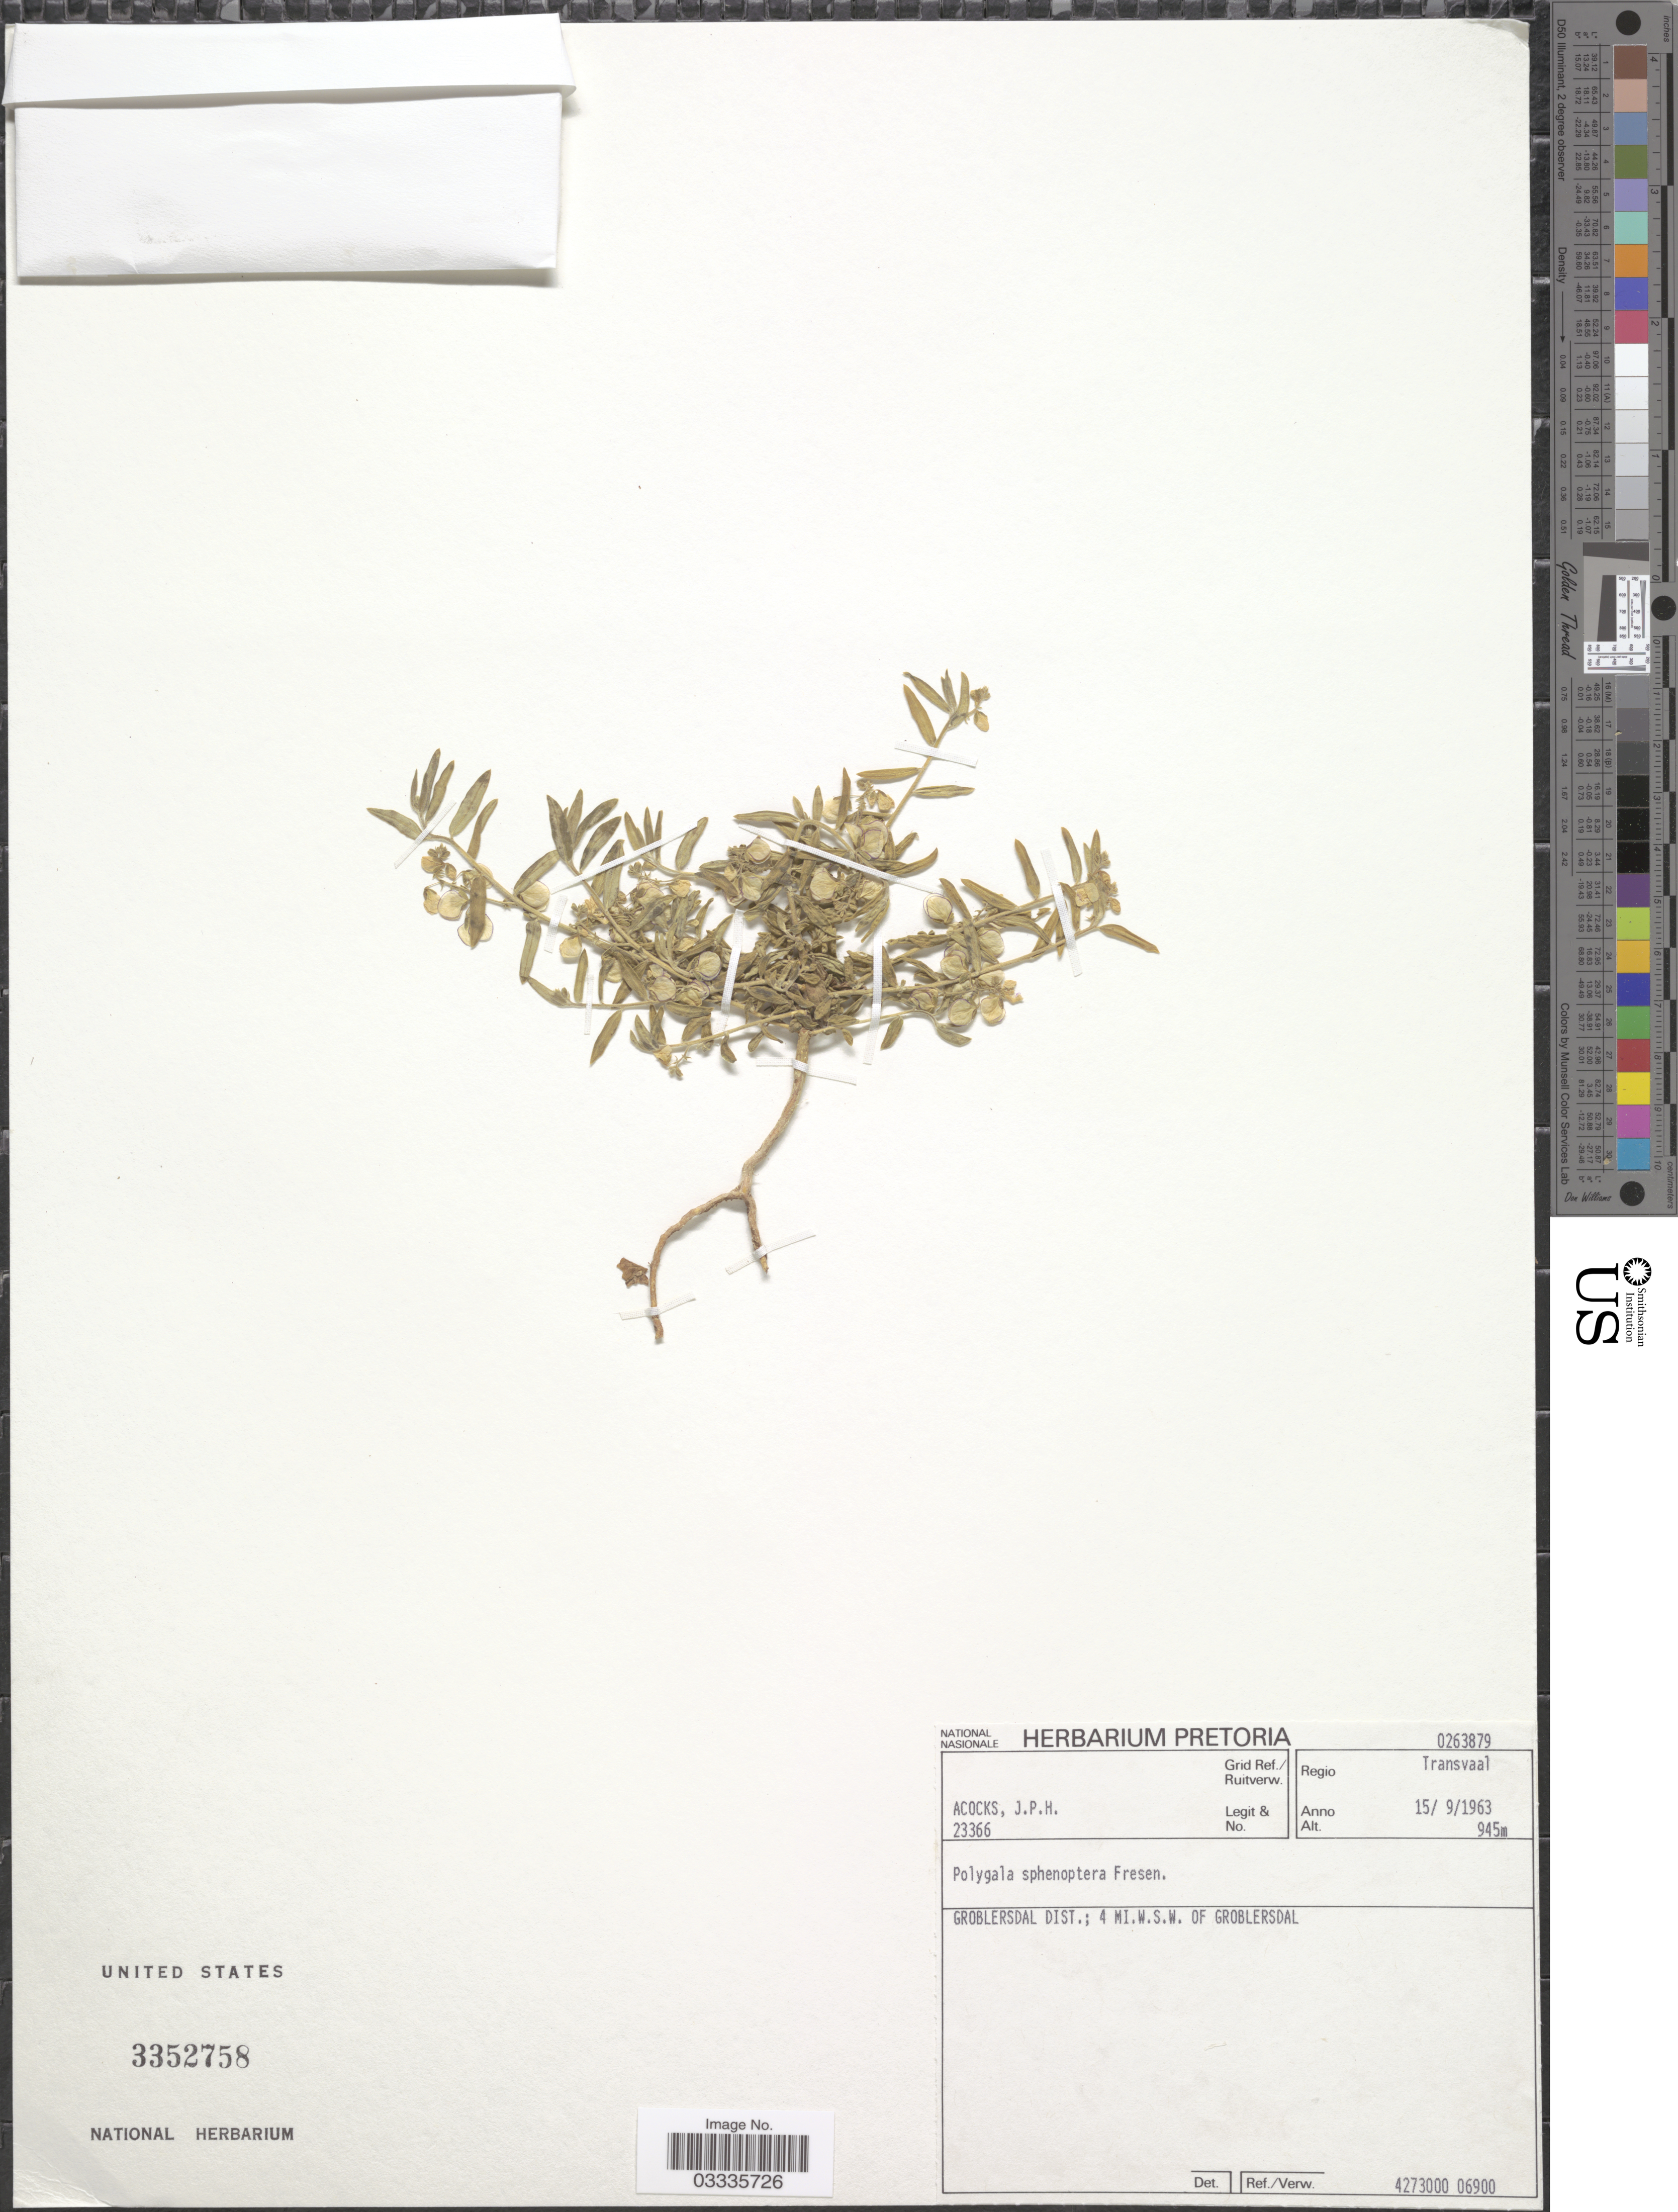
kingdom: Plantae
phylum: Tracheophyta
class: Magnoliopsida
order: Fabales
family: Polygalaceae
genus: Polygala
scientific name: Polygala sphenoptera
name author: Fresen.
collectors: J. P. Acocks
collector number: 23366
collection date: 1963-09-15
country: South Africa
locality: Regio Transvaal. Groblersdal Dist.; 4 Mi. W.S.W. of Goblersdal.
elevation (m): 945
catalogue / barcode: US 3352758